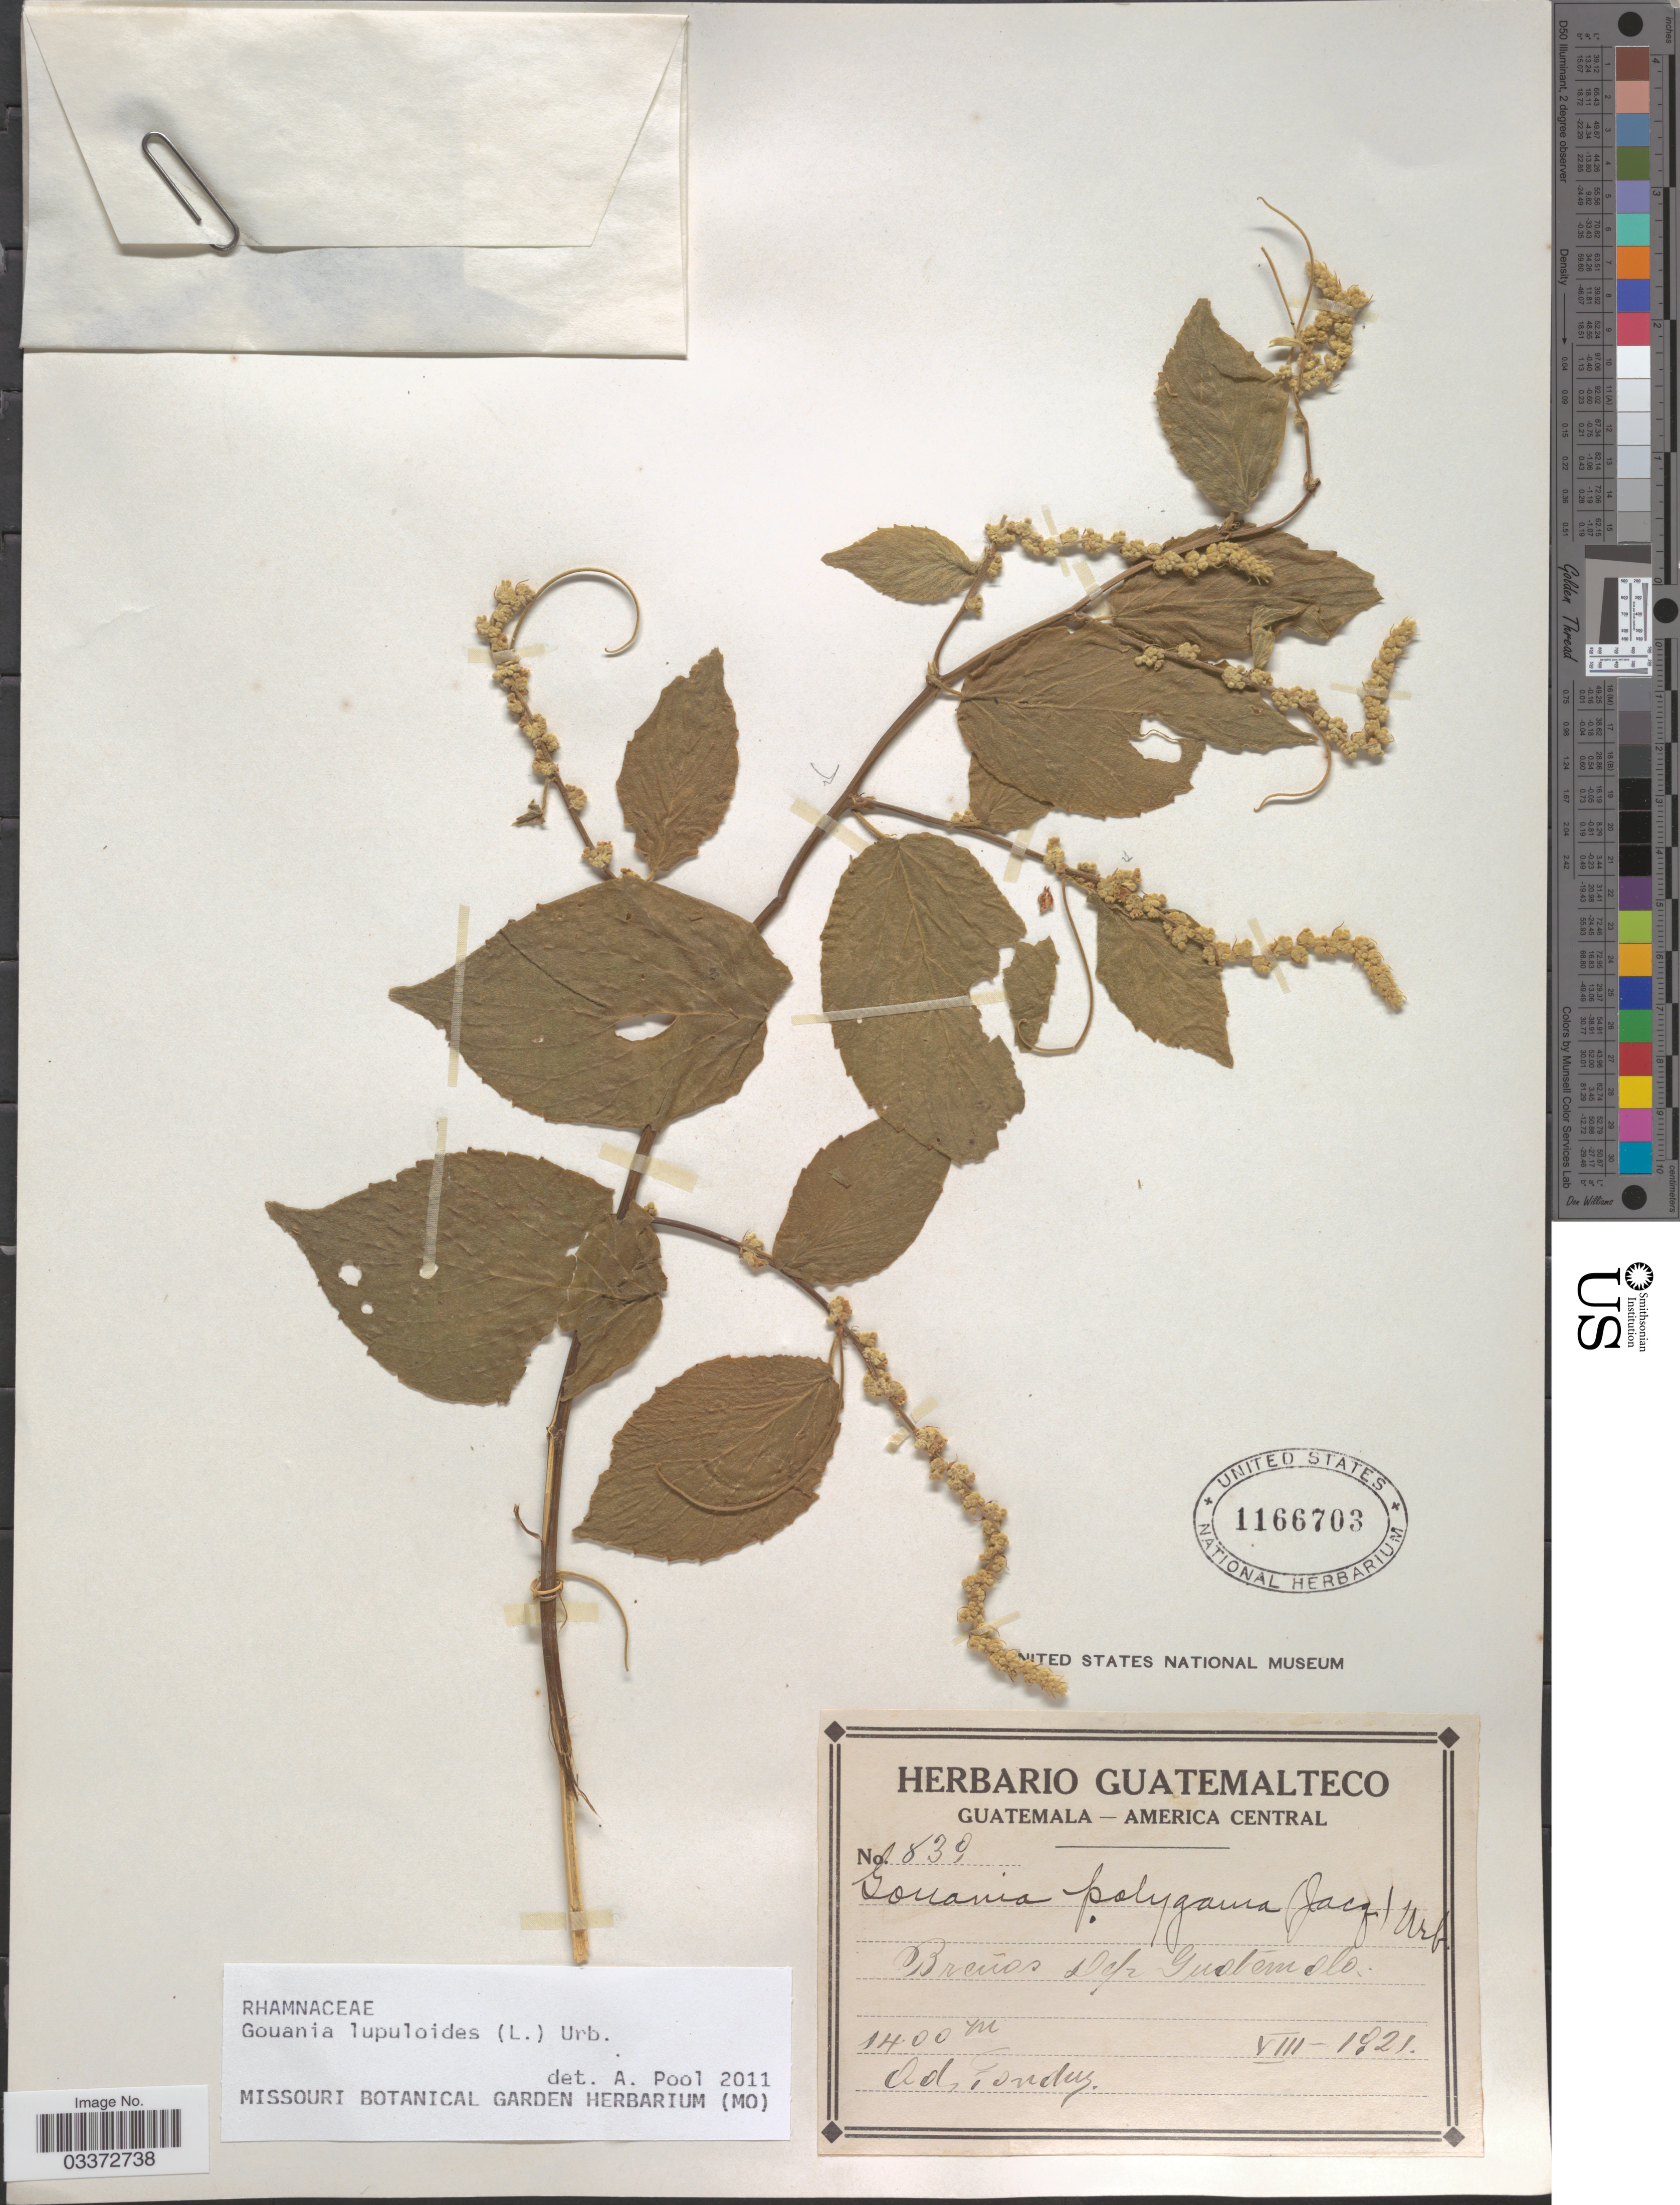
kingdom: Plantae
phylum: Tracheophyta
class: Magnoliopsida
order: Rosales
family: Rhamnaceae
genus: Gouania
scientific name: Gouania lupuloides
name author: (L.) Urb.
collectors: A. Tonduz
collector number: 839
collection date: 1921-08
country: Guatemala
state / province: Guatemala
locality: Breños Dep. Guatemala.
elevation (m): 1400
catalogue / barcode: US 1166703